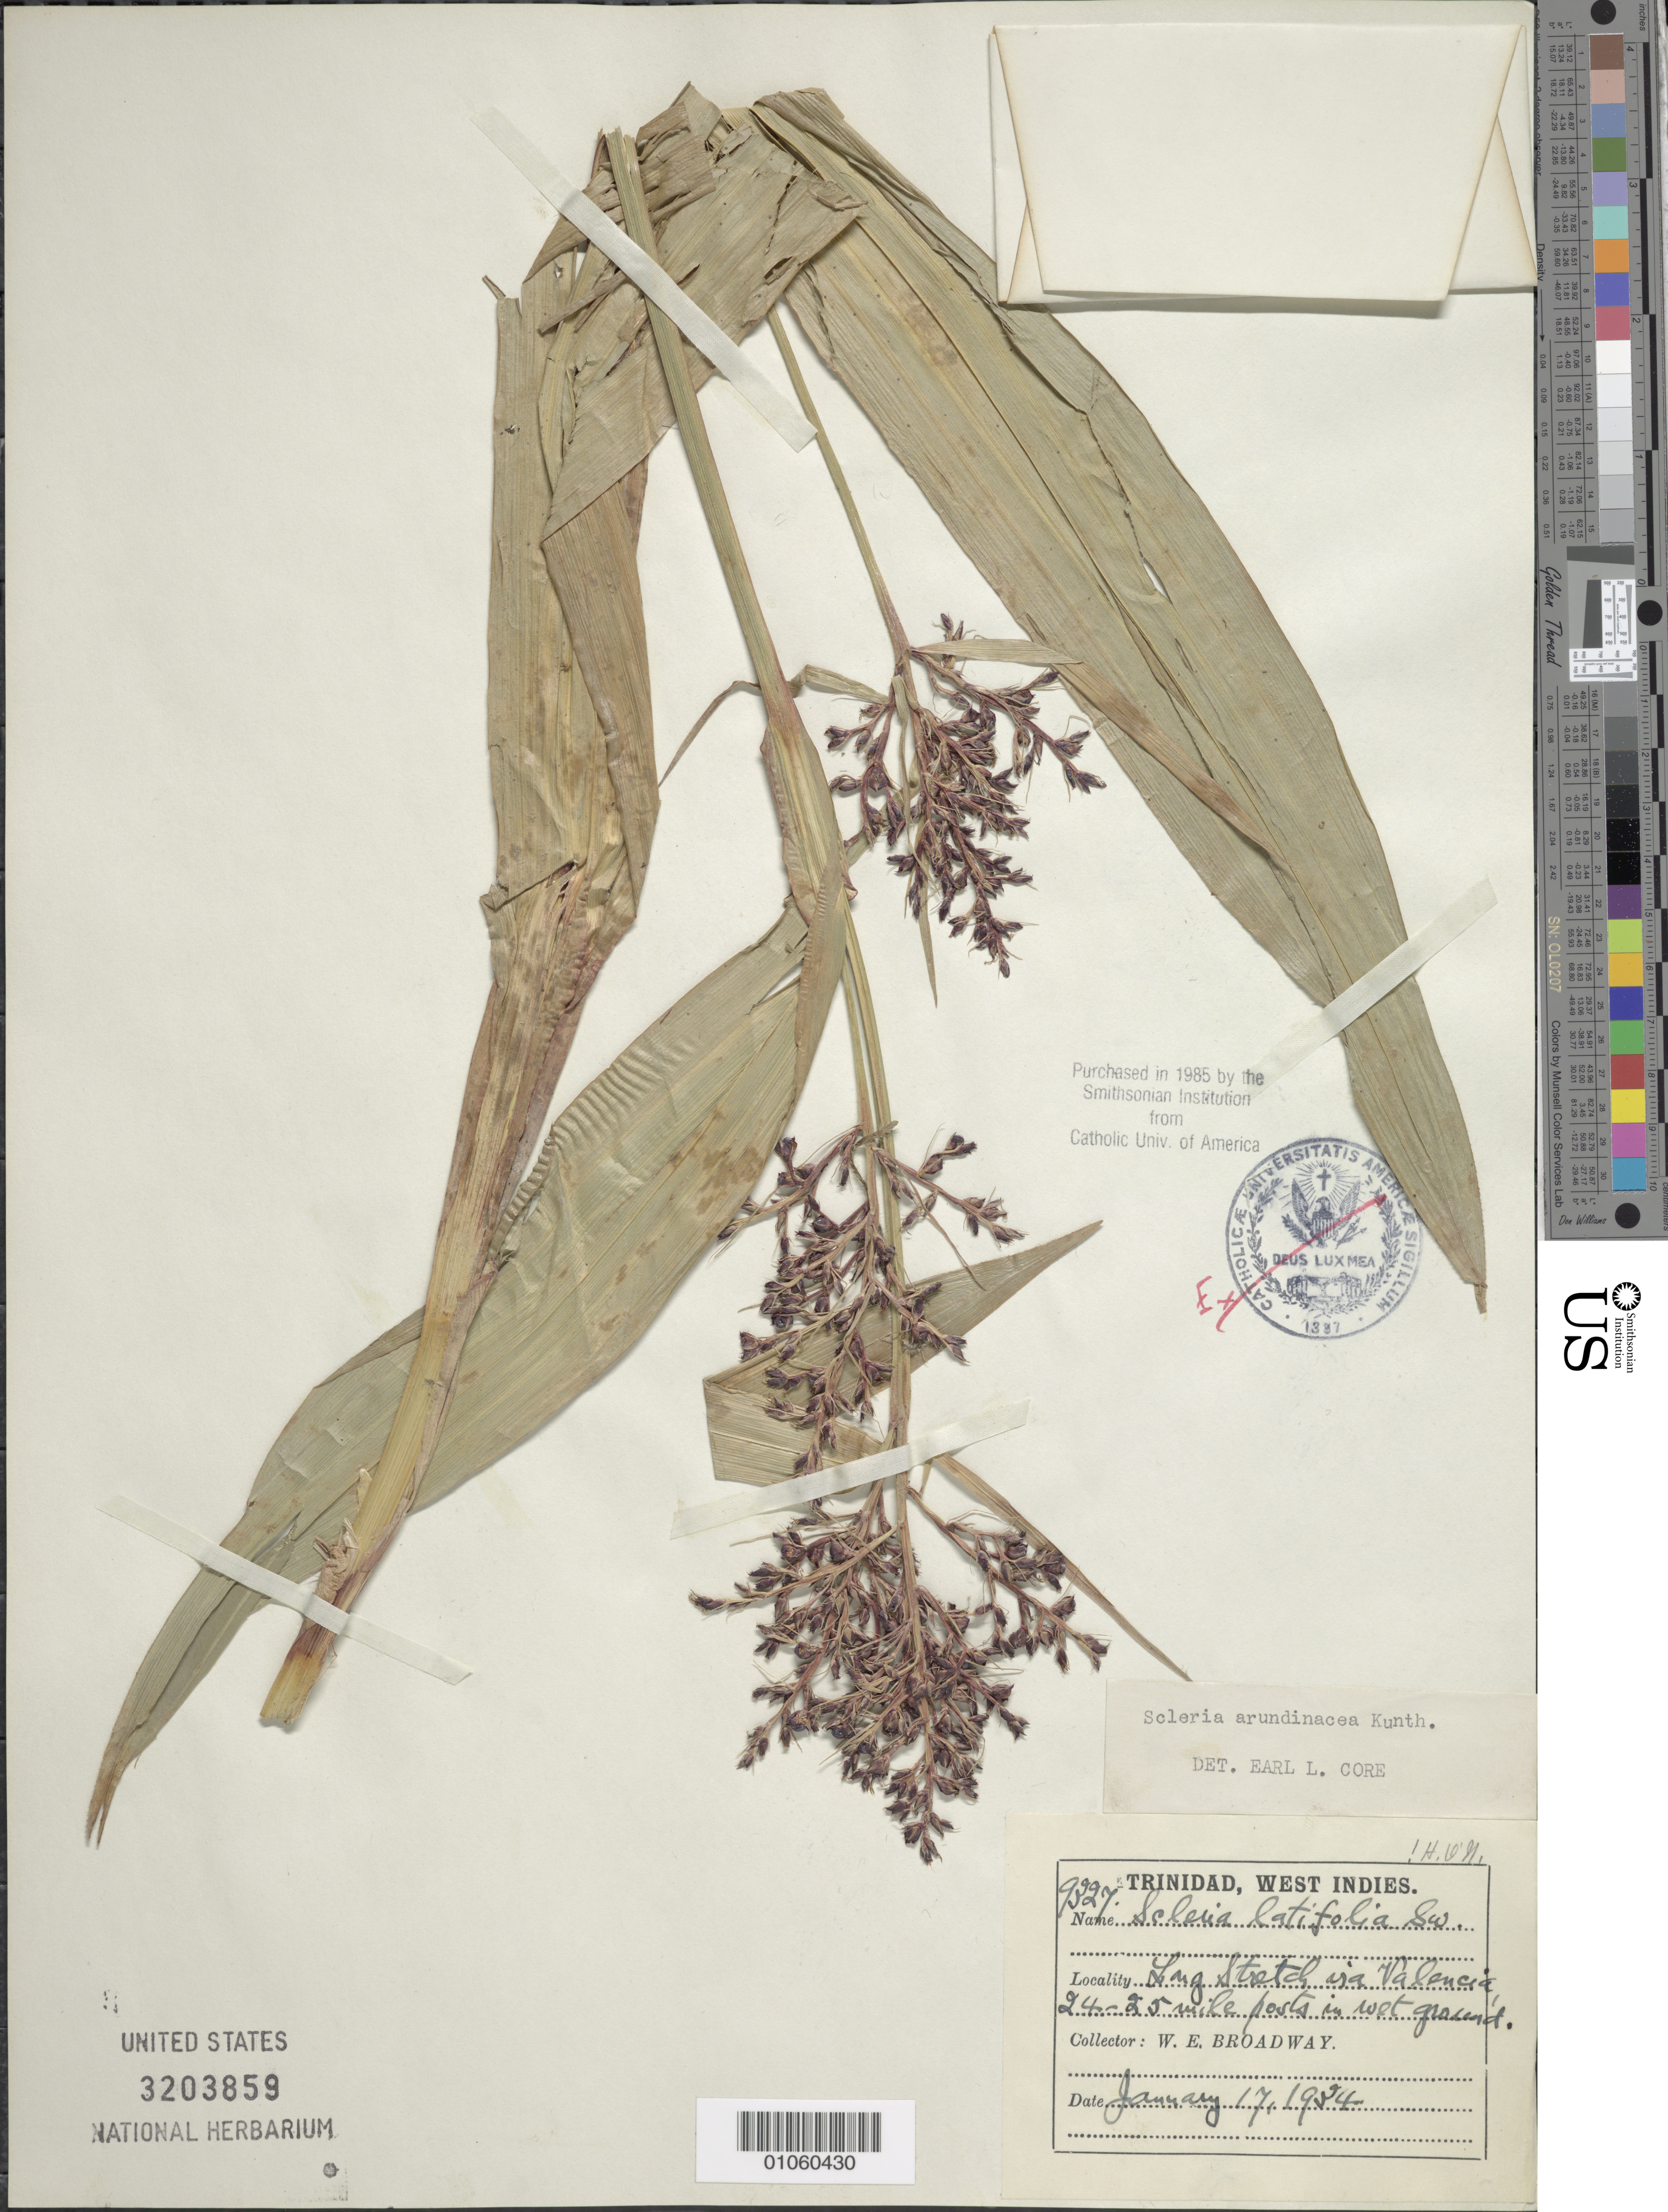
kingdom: Plantae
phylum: Tracheophyta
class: Liliopsida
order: Poales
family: Cyperaceae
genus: Scleria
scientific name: Scleria latifolia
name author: Sw.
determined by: Strong, Mark T., (BOT), Smithsonian Institution - National Museum of Natural History (UNITED STATES)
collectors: W. E. Broadway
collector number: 9327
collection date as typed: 17 Jan 1934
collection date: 1934-01-17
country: Trinidad and Tobago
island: Trinidad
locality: Long Stretch via Valencia, 24-25 mile posts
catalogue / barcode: US 3203859